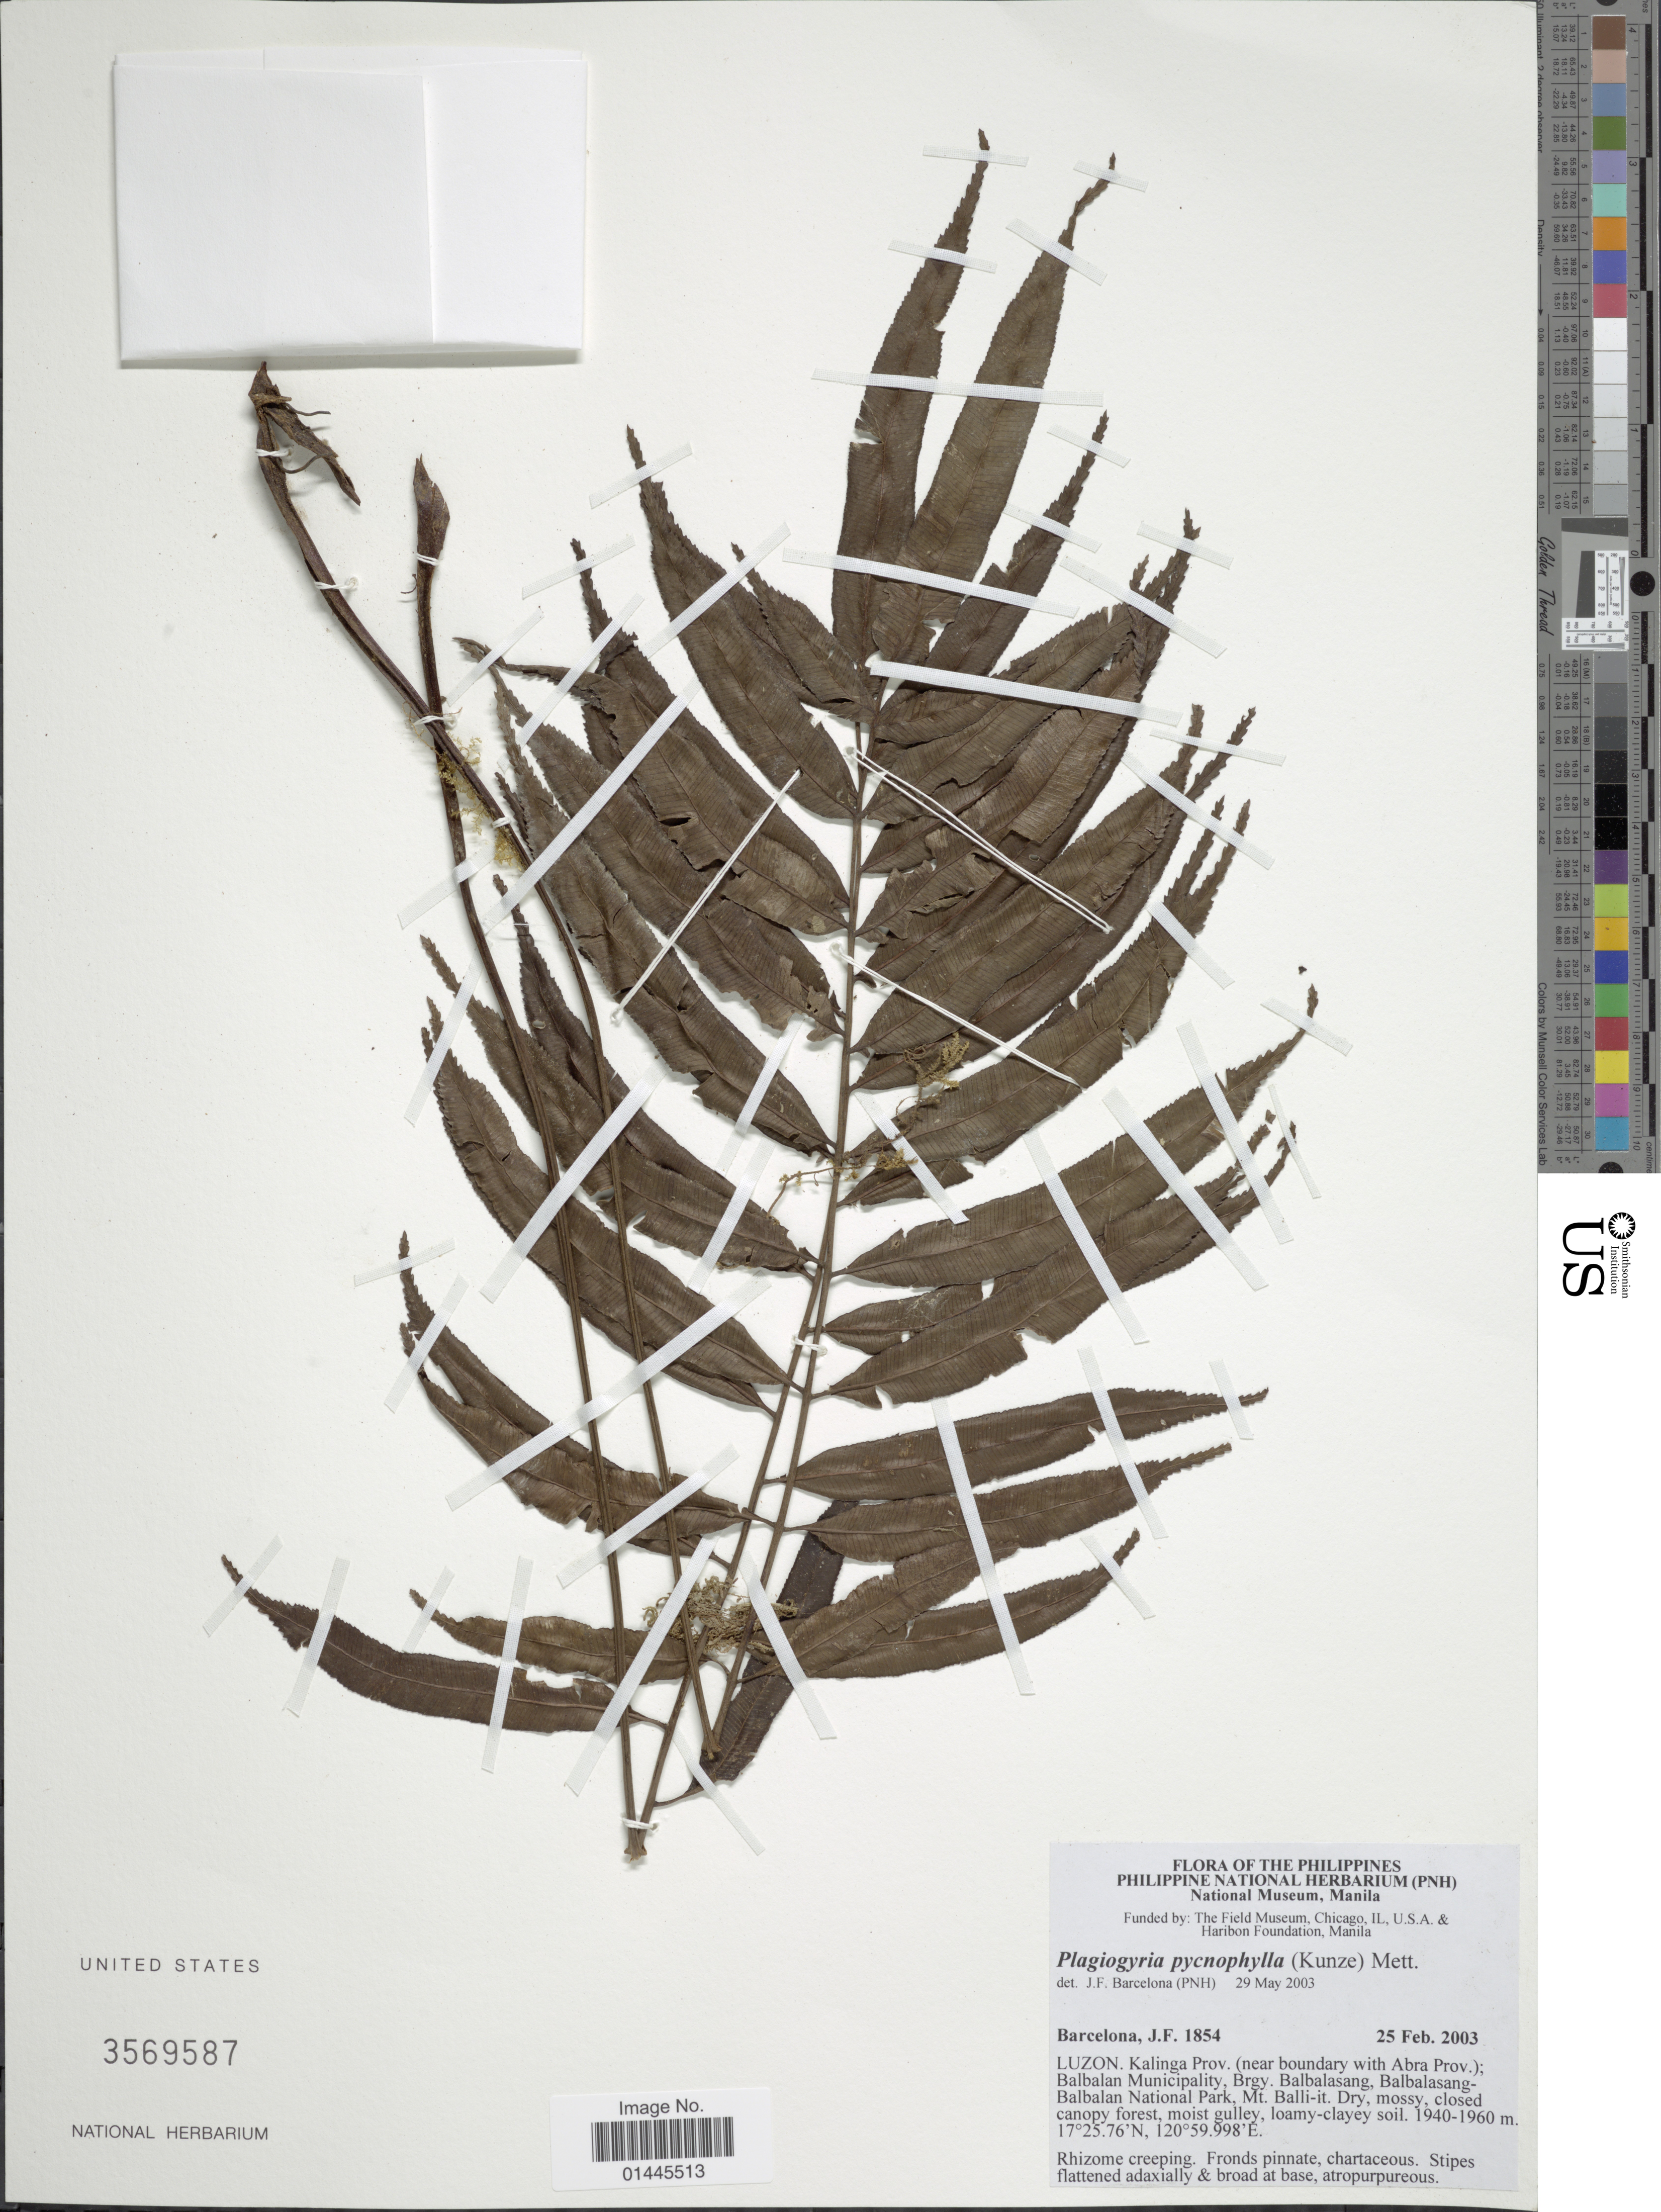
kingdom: Plantae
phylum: Tracheophyta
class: Polypodiopsida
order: Cyatheales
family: Plagiogyriaceae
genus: Plagiogyria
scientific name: Plagiogyria pycnophylla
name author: (Kunze) Mett.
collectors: J. F. Barcelona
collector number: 1854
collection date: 2003-02-25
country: Philippines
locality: Luzon, Kalinga Prov. (near boundary with Abra Prov.); Balbalan Municipality, Brgy. Balbalasang, Balbalasang-Balbalan National Park, Mt. Balli-it.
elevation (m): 1940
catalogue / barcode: US 3569587